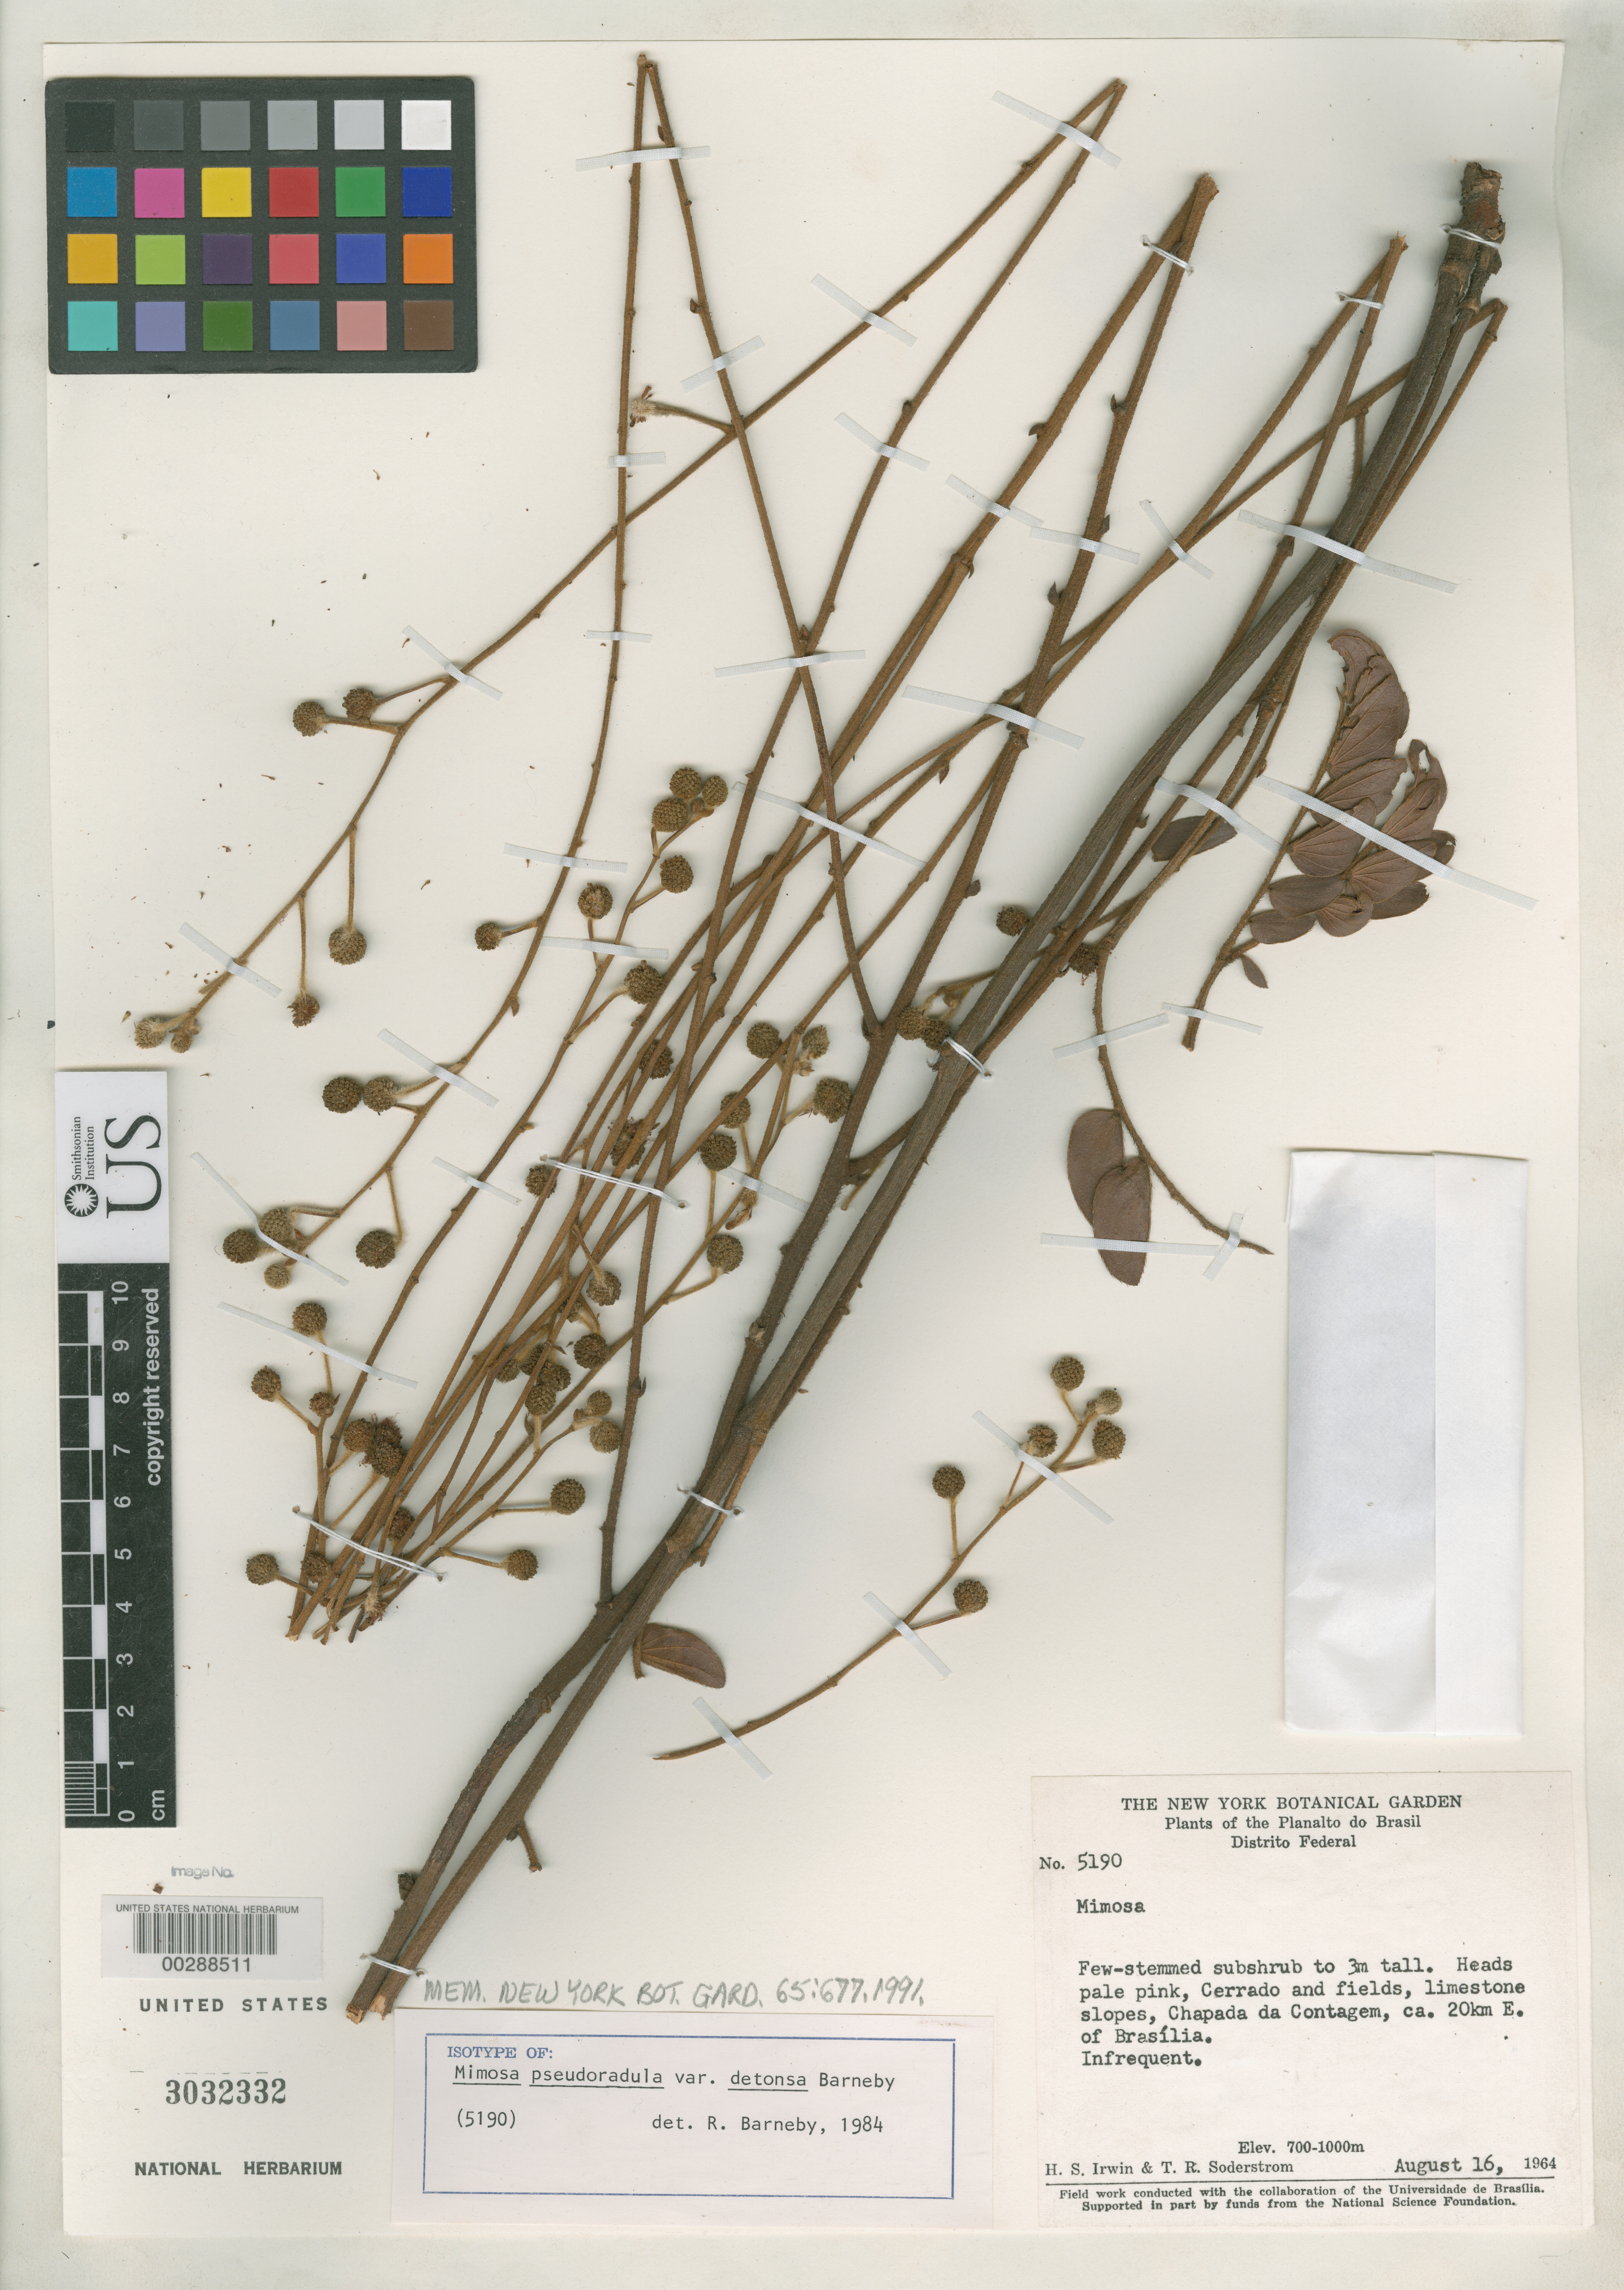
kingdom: Plantae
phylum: Tracheophyta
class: Magnoliopsida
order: Fabales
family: Fabaceae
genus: Mimosa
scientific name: Mimosa pseudoradula var. detonsa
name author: Barneby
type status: Isotype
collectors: H. Irwin & T. R. Soderstrom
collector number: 5190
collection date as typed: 16 Aug 1964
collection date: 1964-08-16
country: Brazil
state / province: Distrito Federal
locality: Chapada da Contagem, ca. 20 km E of Brasilia.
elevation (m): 700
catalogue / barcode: US 3032332